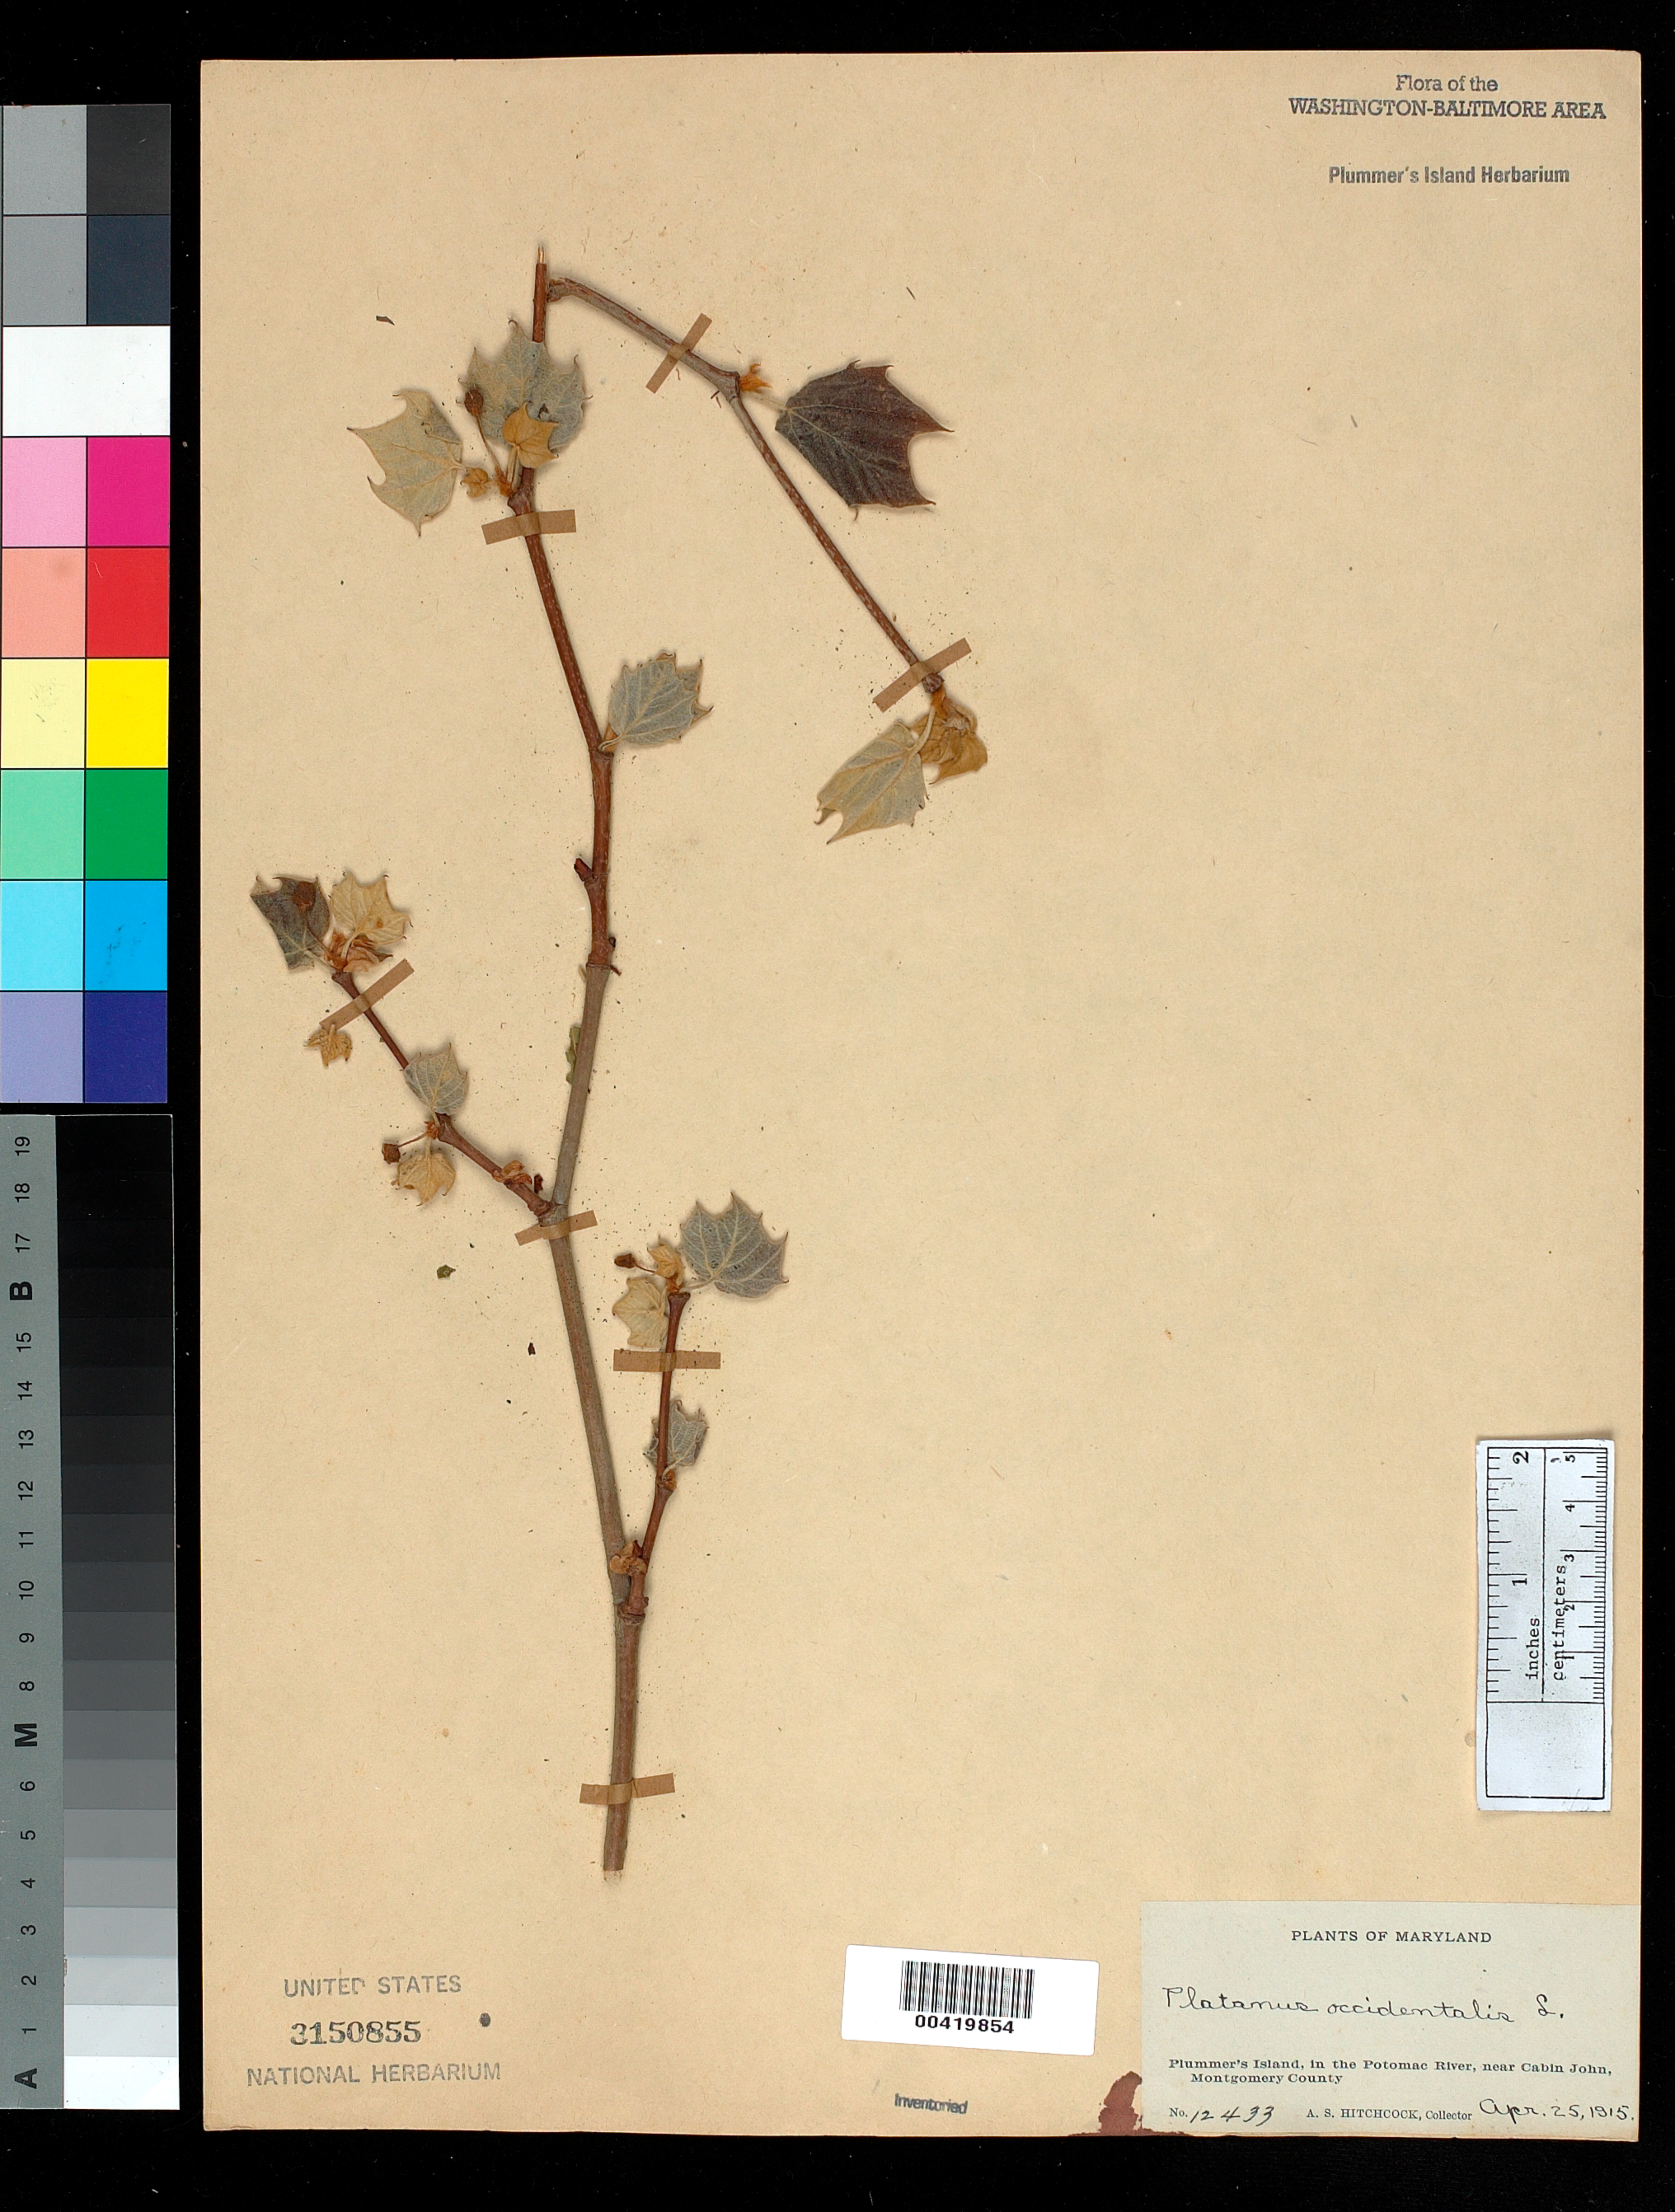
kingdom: Plantae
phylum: Tracheophyta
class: Magnoliopsida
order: Proteales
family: Platanaceae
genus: Platanus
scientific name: Platanus occidentalis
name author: L.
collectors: A. S. Hitchcock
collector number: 12433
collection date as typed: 25 Apr 1915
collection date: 1915-04-25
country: United States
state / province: Maryland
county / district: Montgomery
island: Plummers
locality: Plummer's Island C. & O. Canal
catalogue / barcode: US 3150855